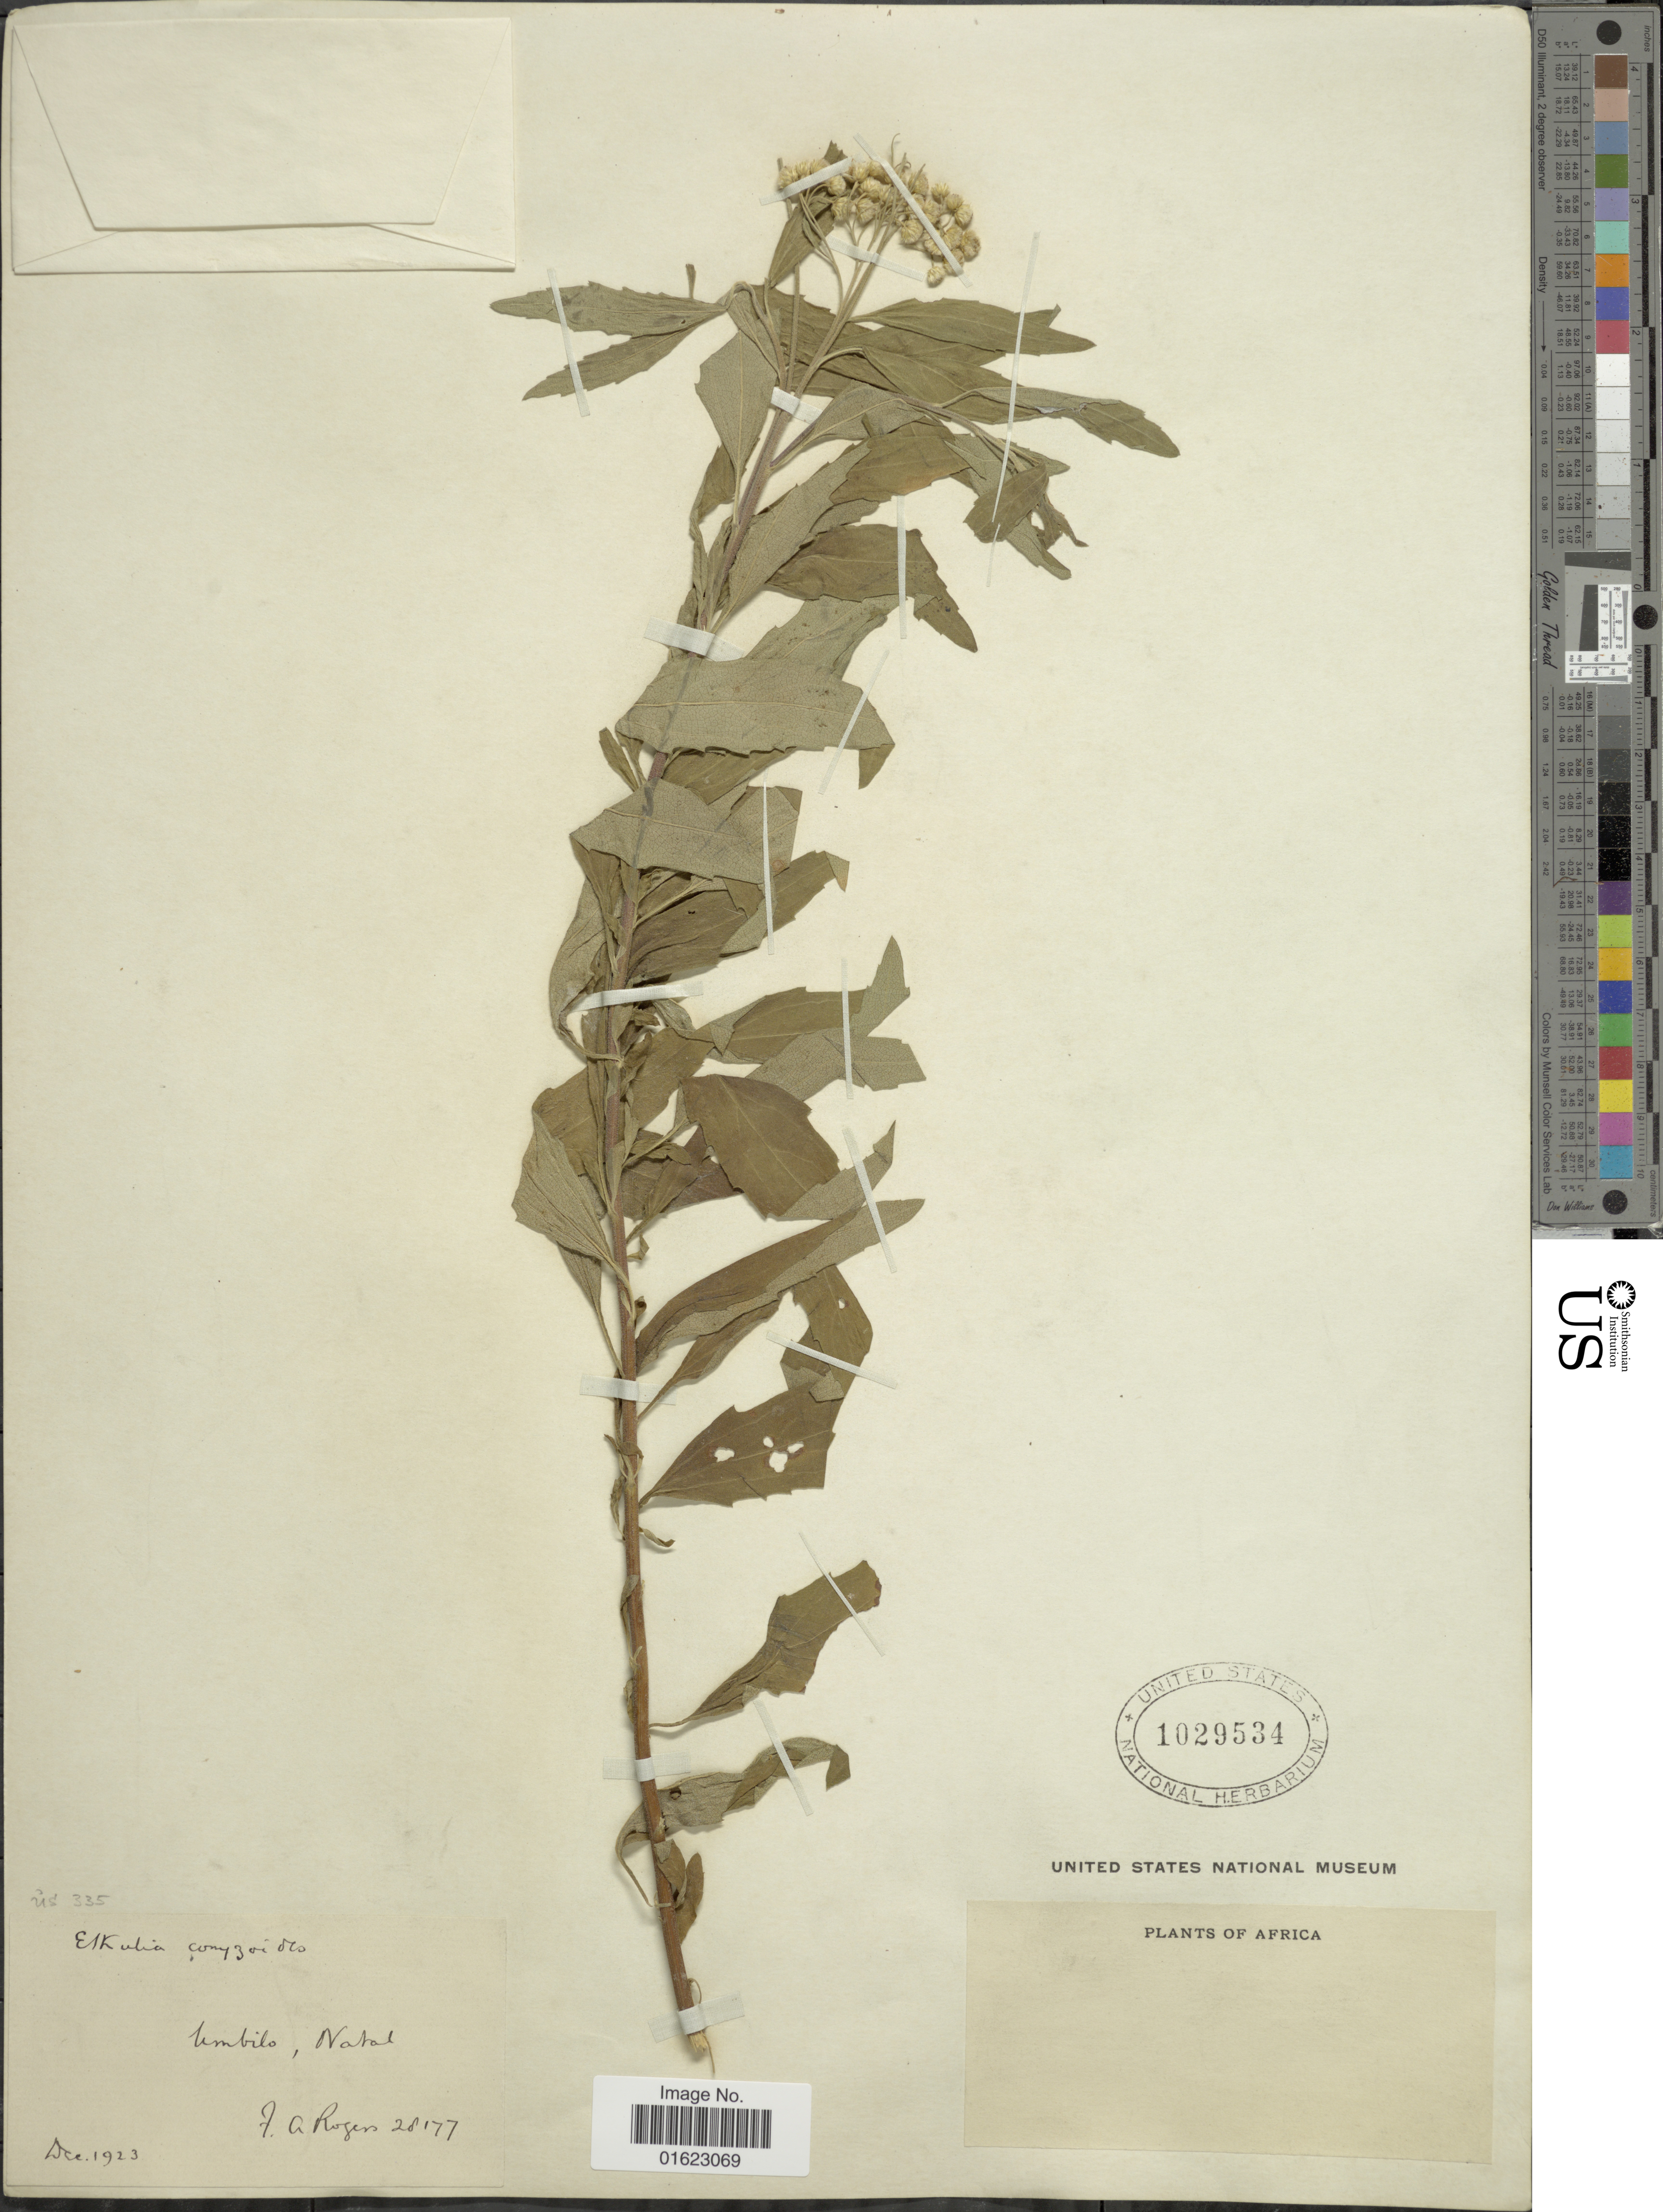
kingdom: Plantae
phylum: Tracheophyta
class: Magnoliopsida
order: Asterales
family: Asteraceae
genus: Ethulia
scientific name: Ethulia conyzoides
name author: L. f.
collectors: F. A. Rogers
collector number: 28177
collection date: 1923-12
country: South Africa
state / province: KwaZulu-Natal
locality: Umbilo, Natal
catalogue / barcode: US 1029534